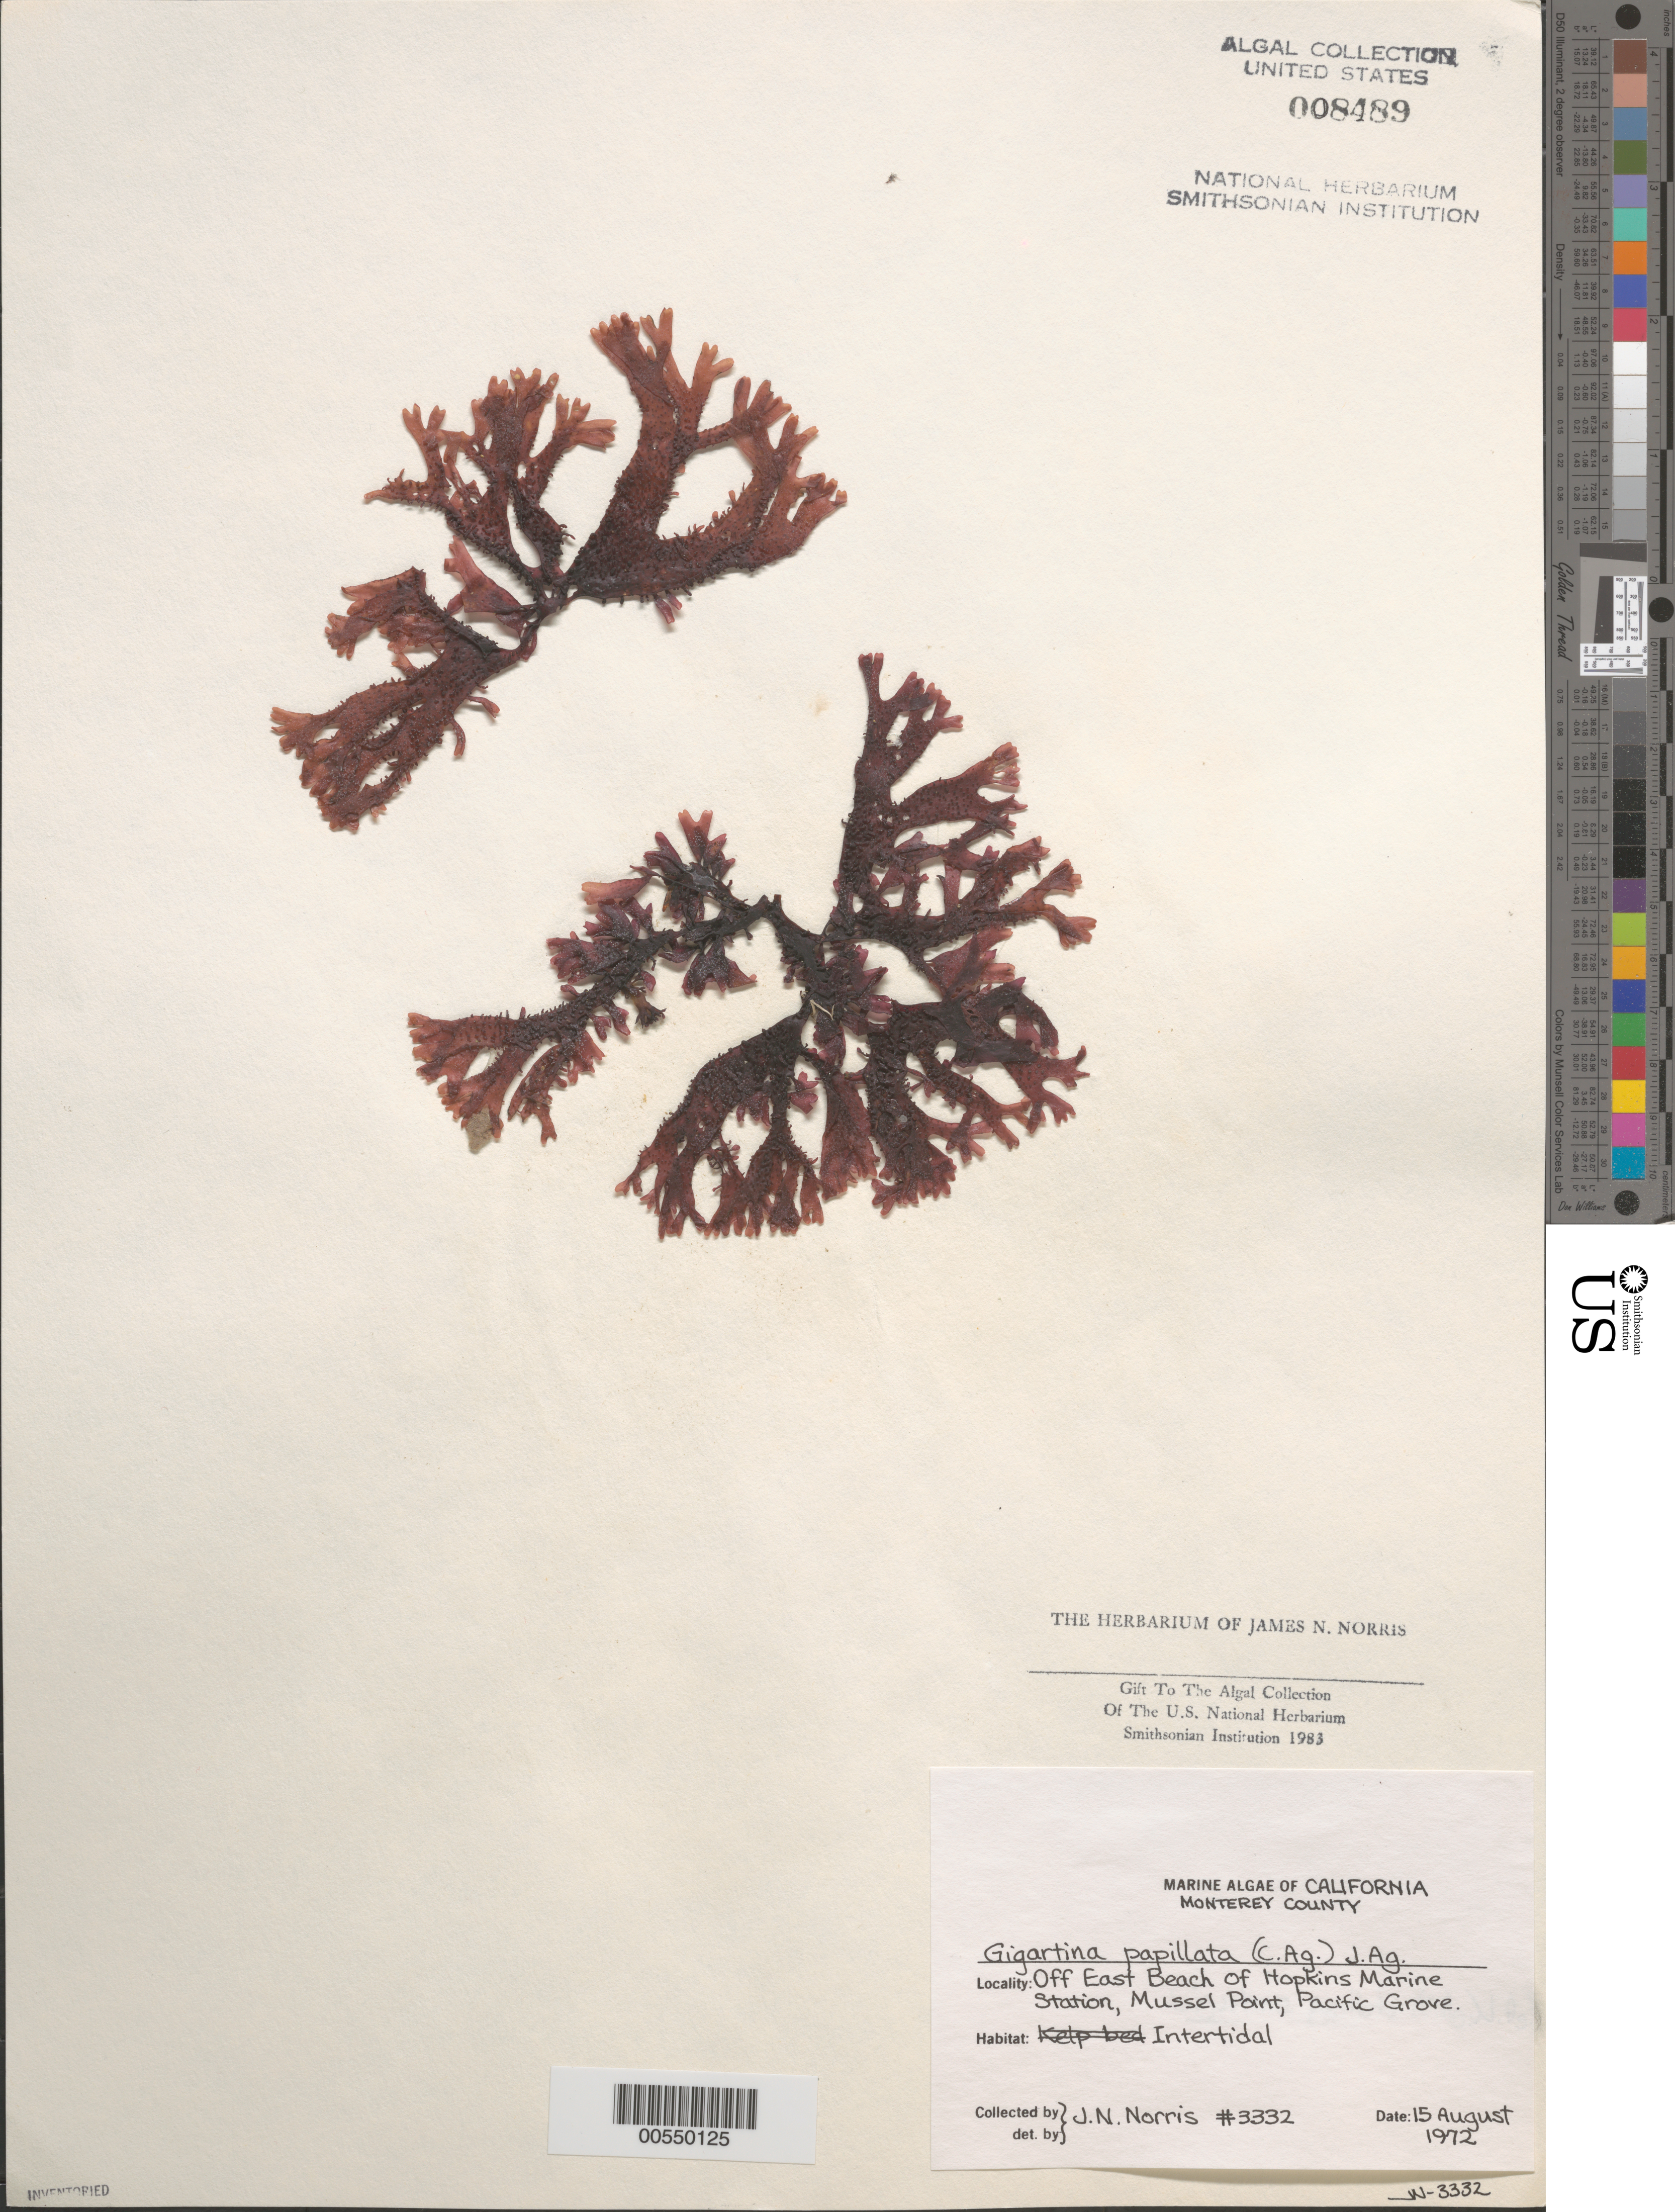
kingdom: Plantae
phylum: Rhodophyta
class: Florideophyceae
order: Gigartinales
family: Phyllophoraceae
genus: Mastocarpus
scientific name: Mastocarpus papillatus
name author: (C. Agardh) Kütz.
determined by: Algae name updating Project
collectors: J. N. Norris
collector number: JN-3332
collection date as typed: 15 Aug 1972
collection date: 1972-08-15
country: United States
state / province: California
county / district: Monterey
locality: Pacific Grove, off East Beach of Hopkins Marine Station, Mussel Point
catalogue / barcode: US 8489